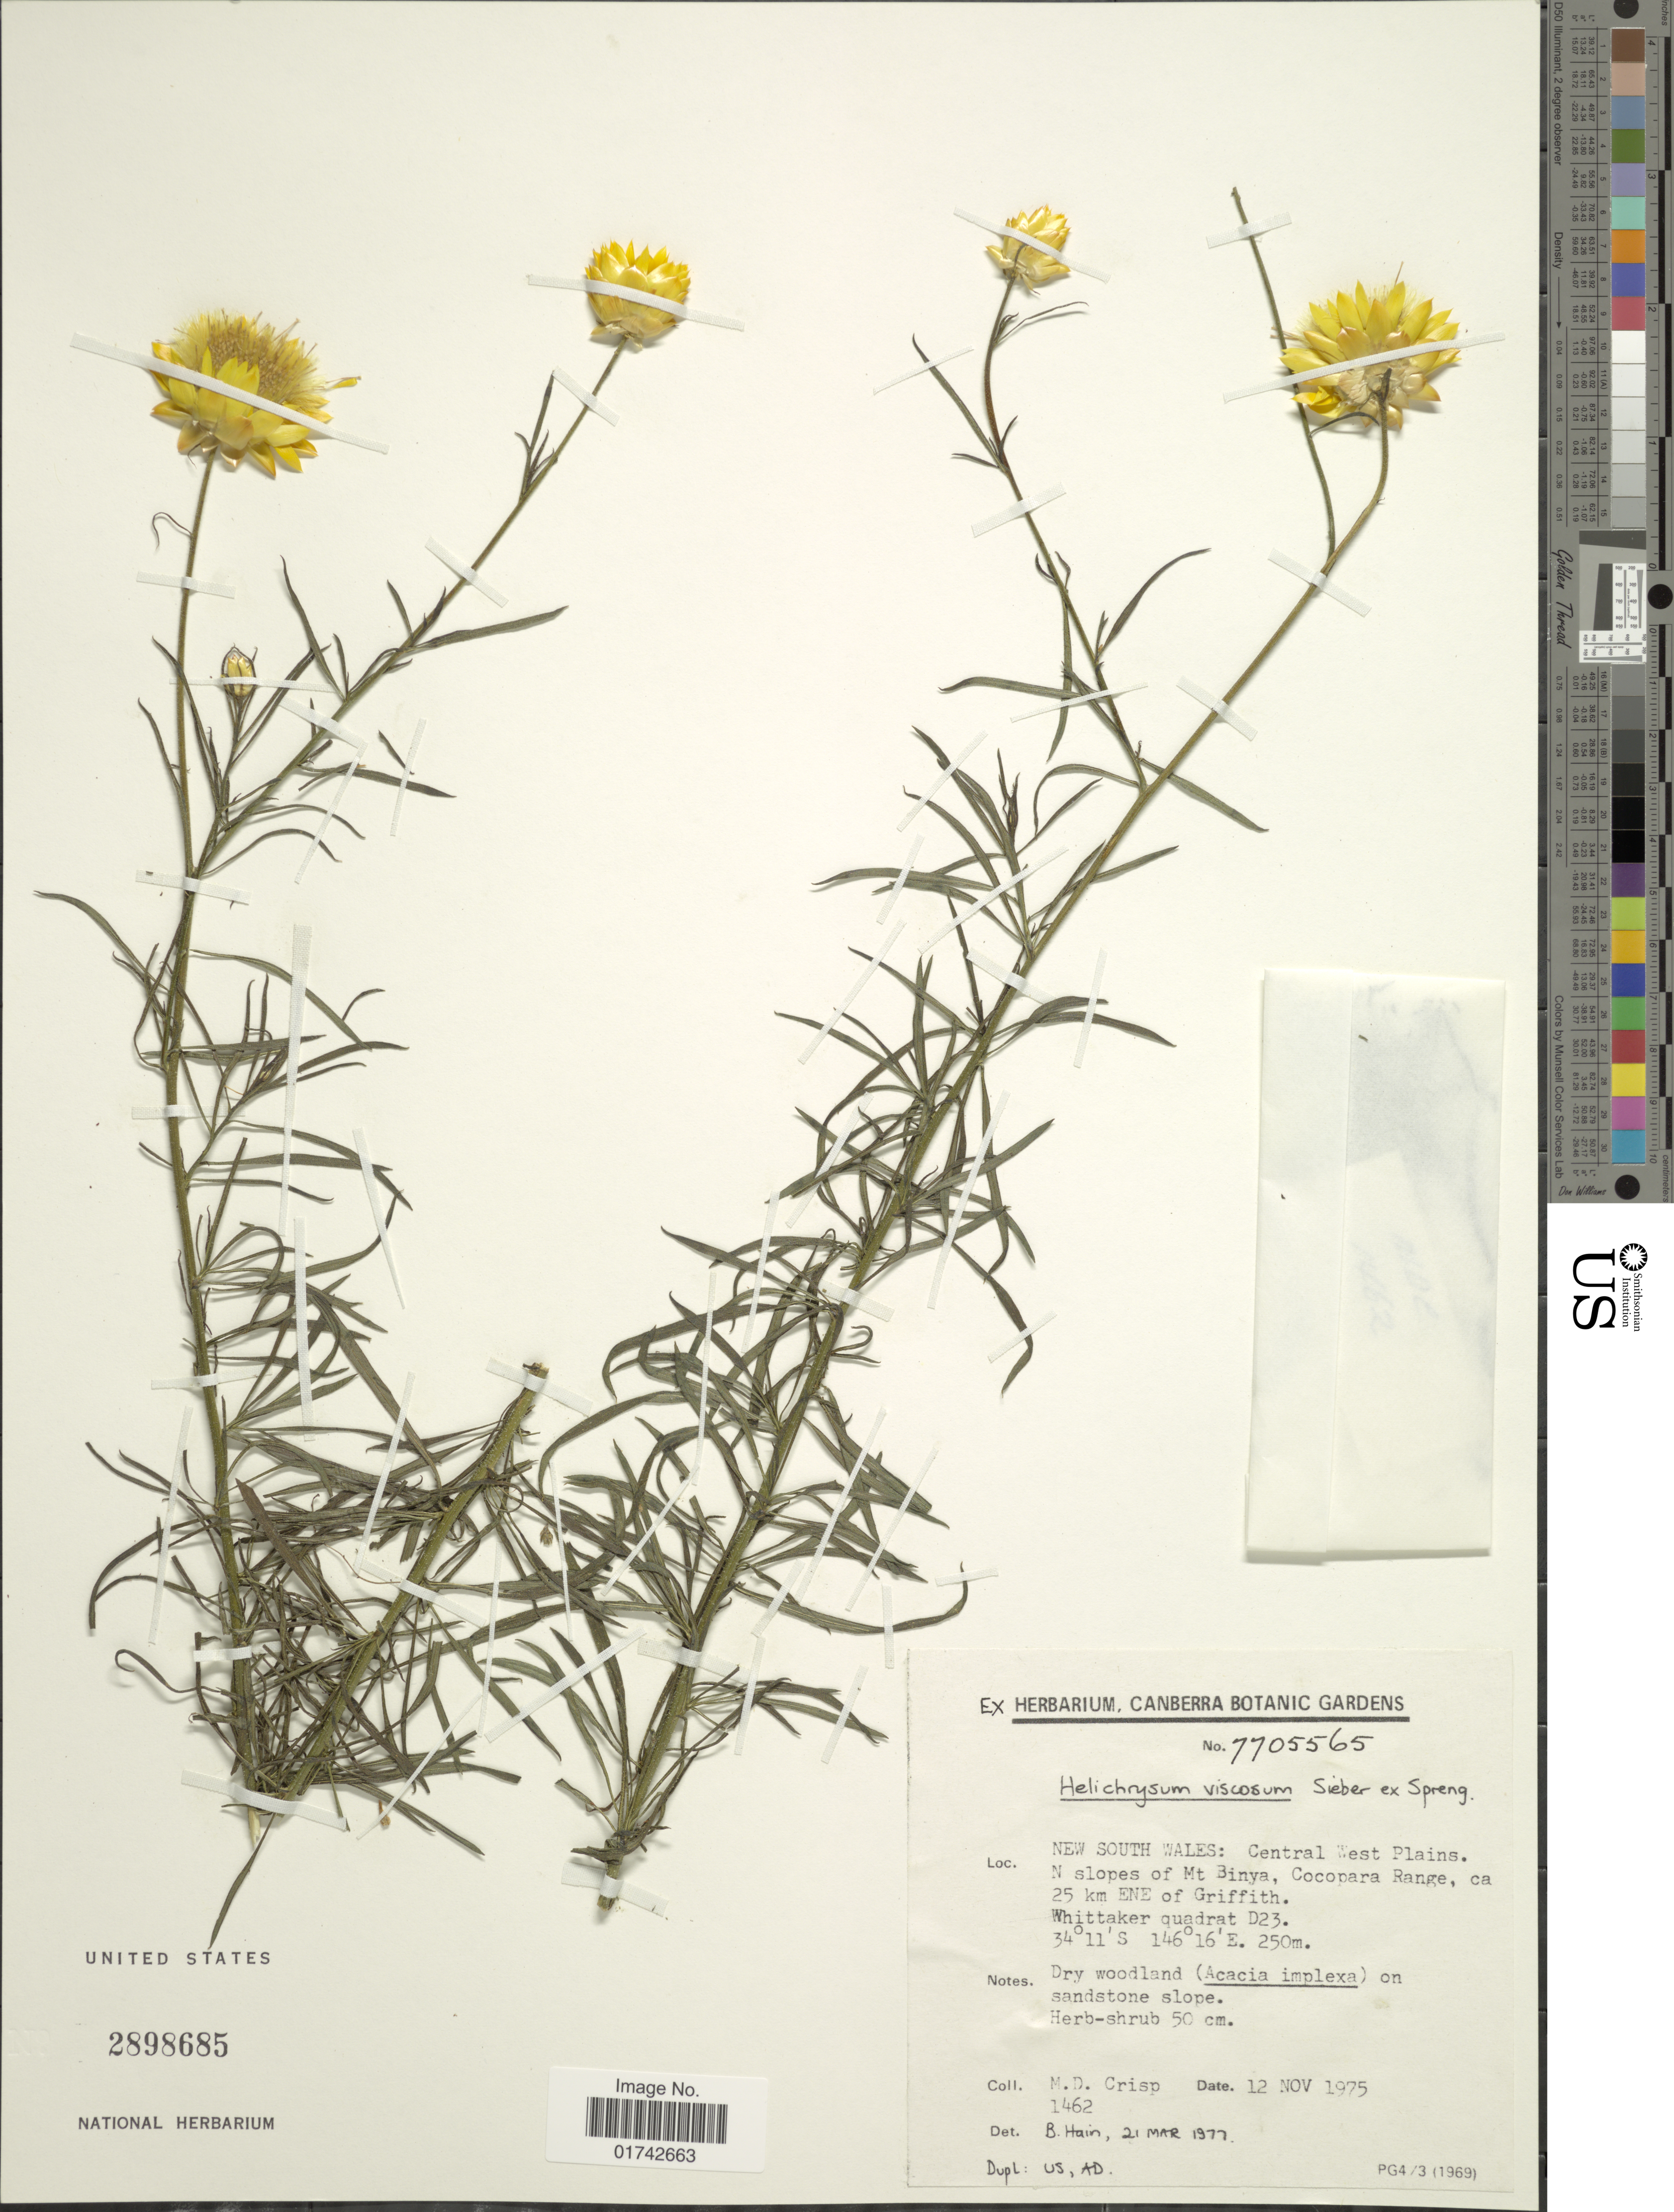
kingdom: Plantae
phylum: Tracheophyta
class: Magnoliopsida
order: Asterales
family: Asteraceae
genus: Helichrysum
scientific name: Helichrysum viscosum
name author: Spreng.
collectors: M. Crisp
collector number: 1462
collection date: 1975-11-12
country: Australia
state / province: New South Wales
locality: Central West Plains. N. slopes of Mt. Binya, Cocopara Range ca. 25 km ENE of Griffith. Whittaker quadrat D23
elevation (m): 250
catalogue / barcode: US 2898685